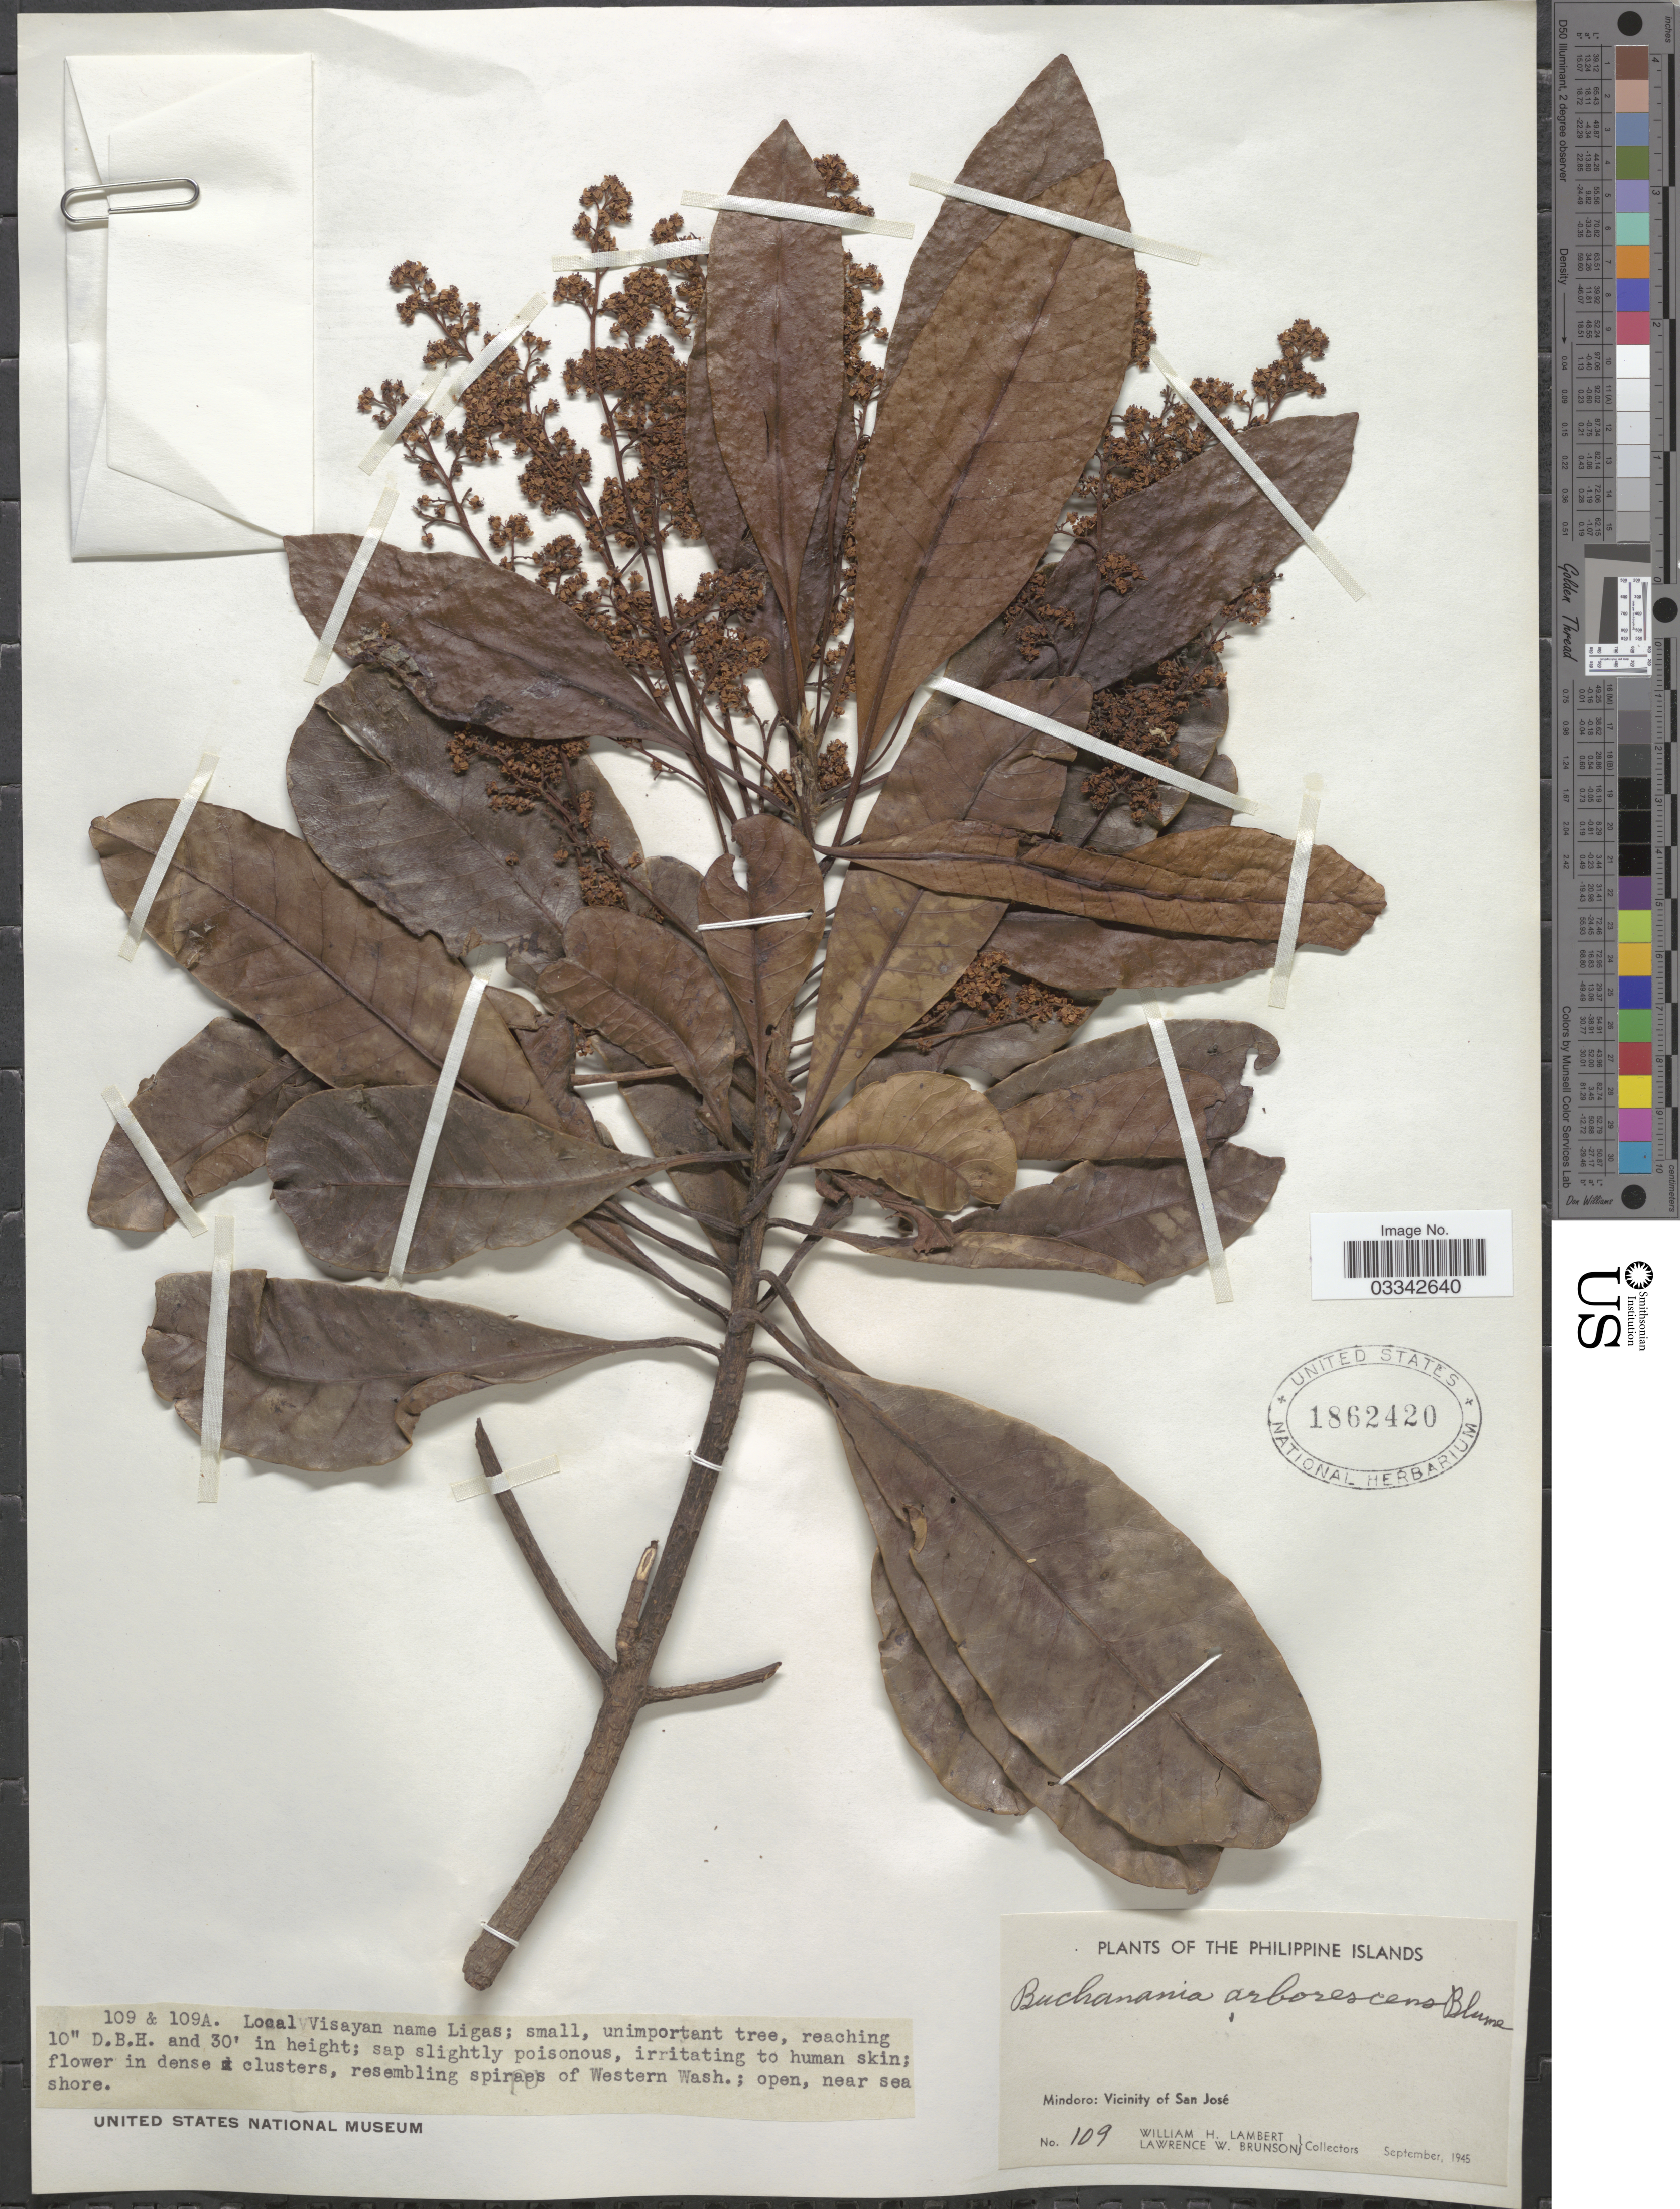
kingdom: Plantae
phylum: Tracheophyta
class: Magnoliopsida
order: Sapindales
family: Anacardiaceae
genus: Buchanania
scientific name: Buchanania arborescens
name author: (Blume) Blume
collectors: W. Lambert & L. Brunson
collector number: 109/109A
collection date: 1945-09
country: Philippines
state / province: Mimaropa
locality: The Philippine Islands. Mindoro: Vicinity of San José.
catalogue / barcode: US 1862420